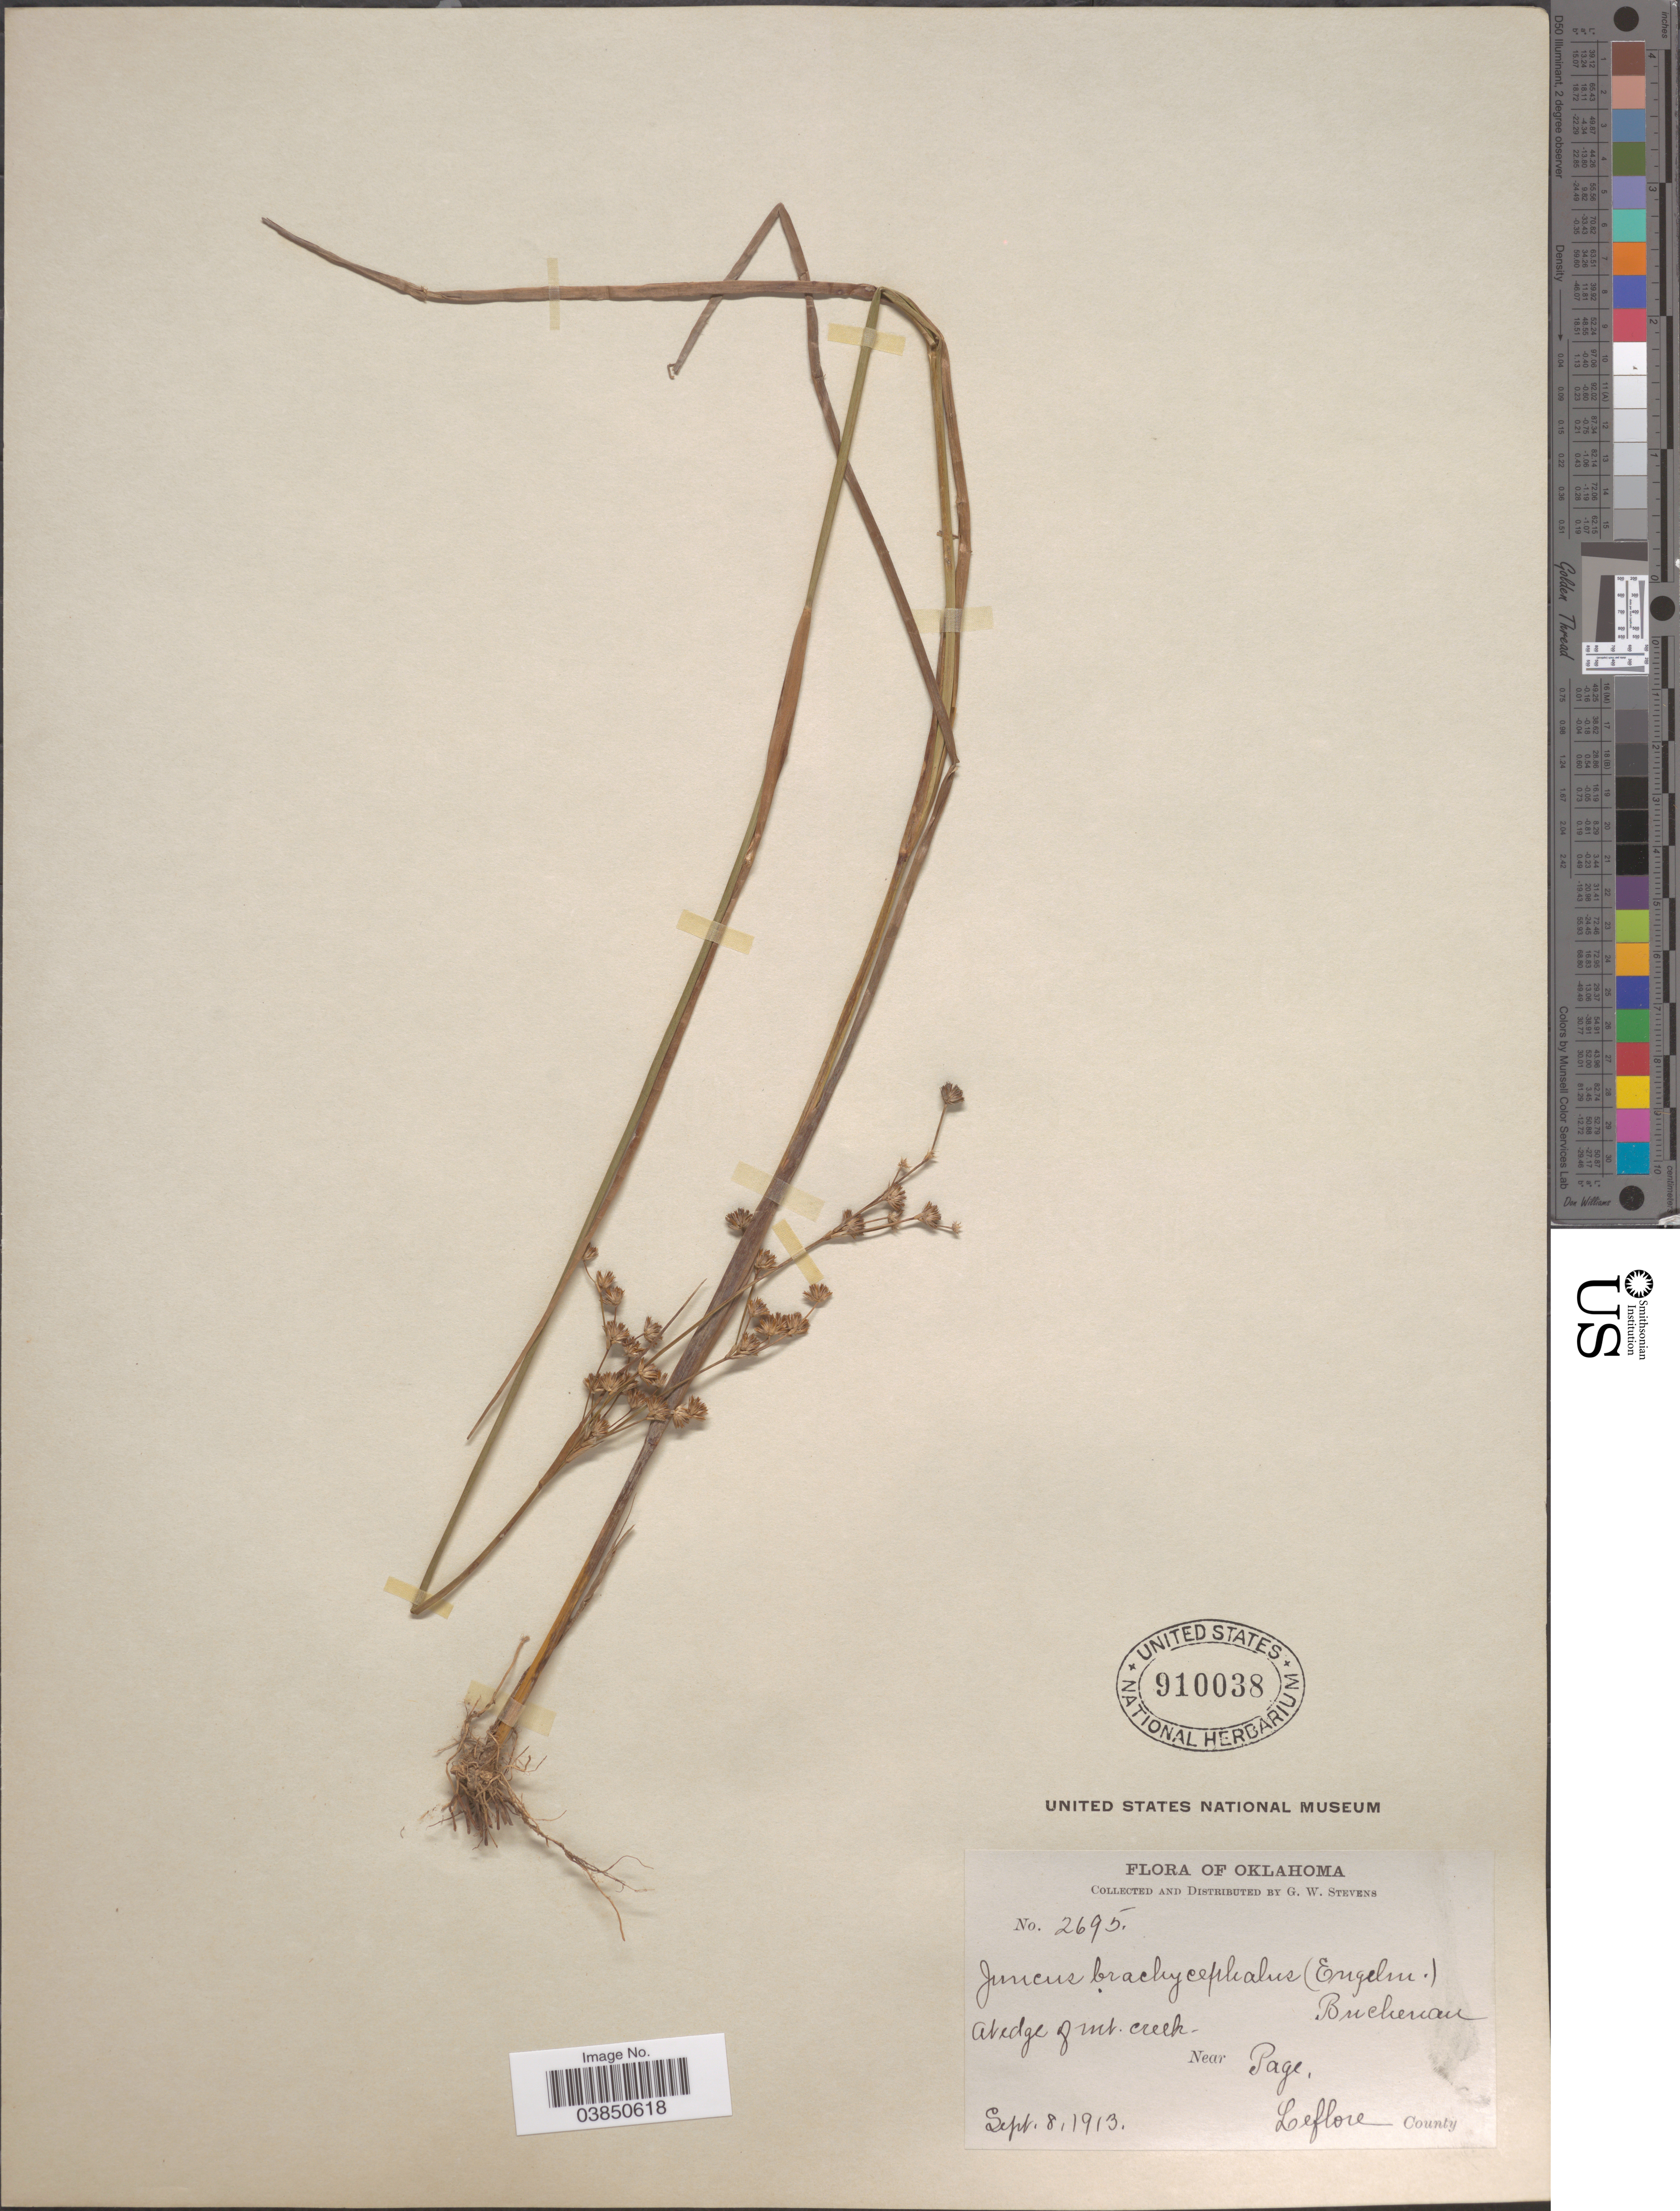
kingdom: Plantae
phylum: Tracheophyta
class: Liliopsida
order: Poales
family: Juncaceae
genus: Juncus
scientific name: Juncus brachycephalus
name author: (Engelm.) Buchenau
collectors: G. W. Stevens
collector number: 2695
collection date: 1913-09-08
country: United States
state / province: Oklahoma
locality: At edge of mt. creek. Near Page, Leflore County.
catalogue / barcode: US 910038